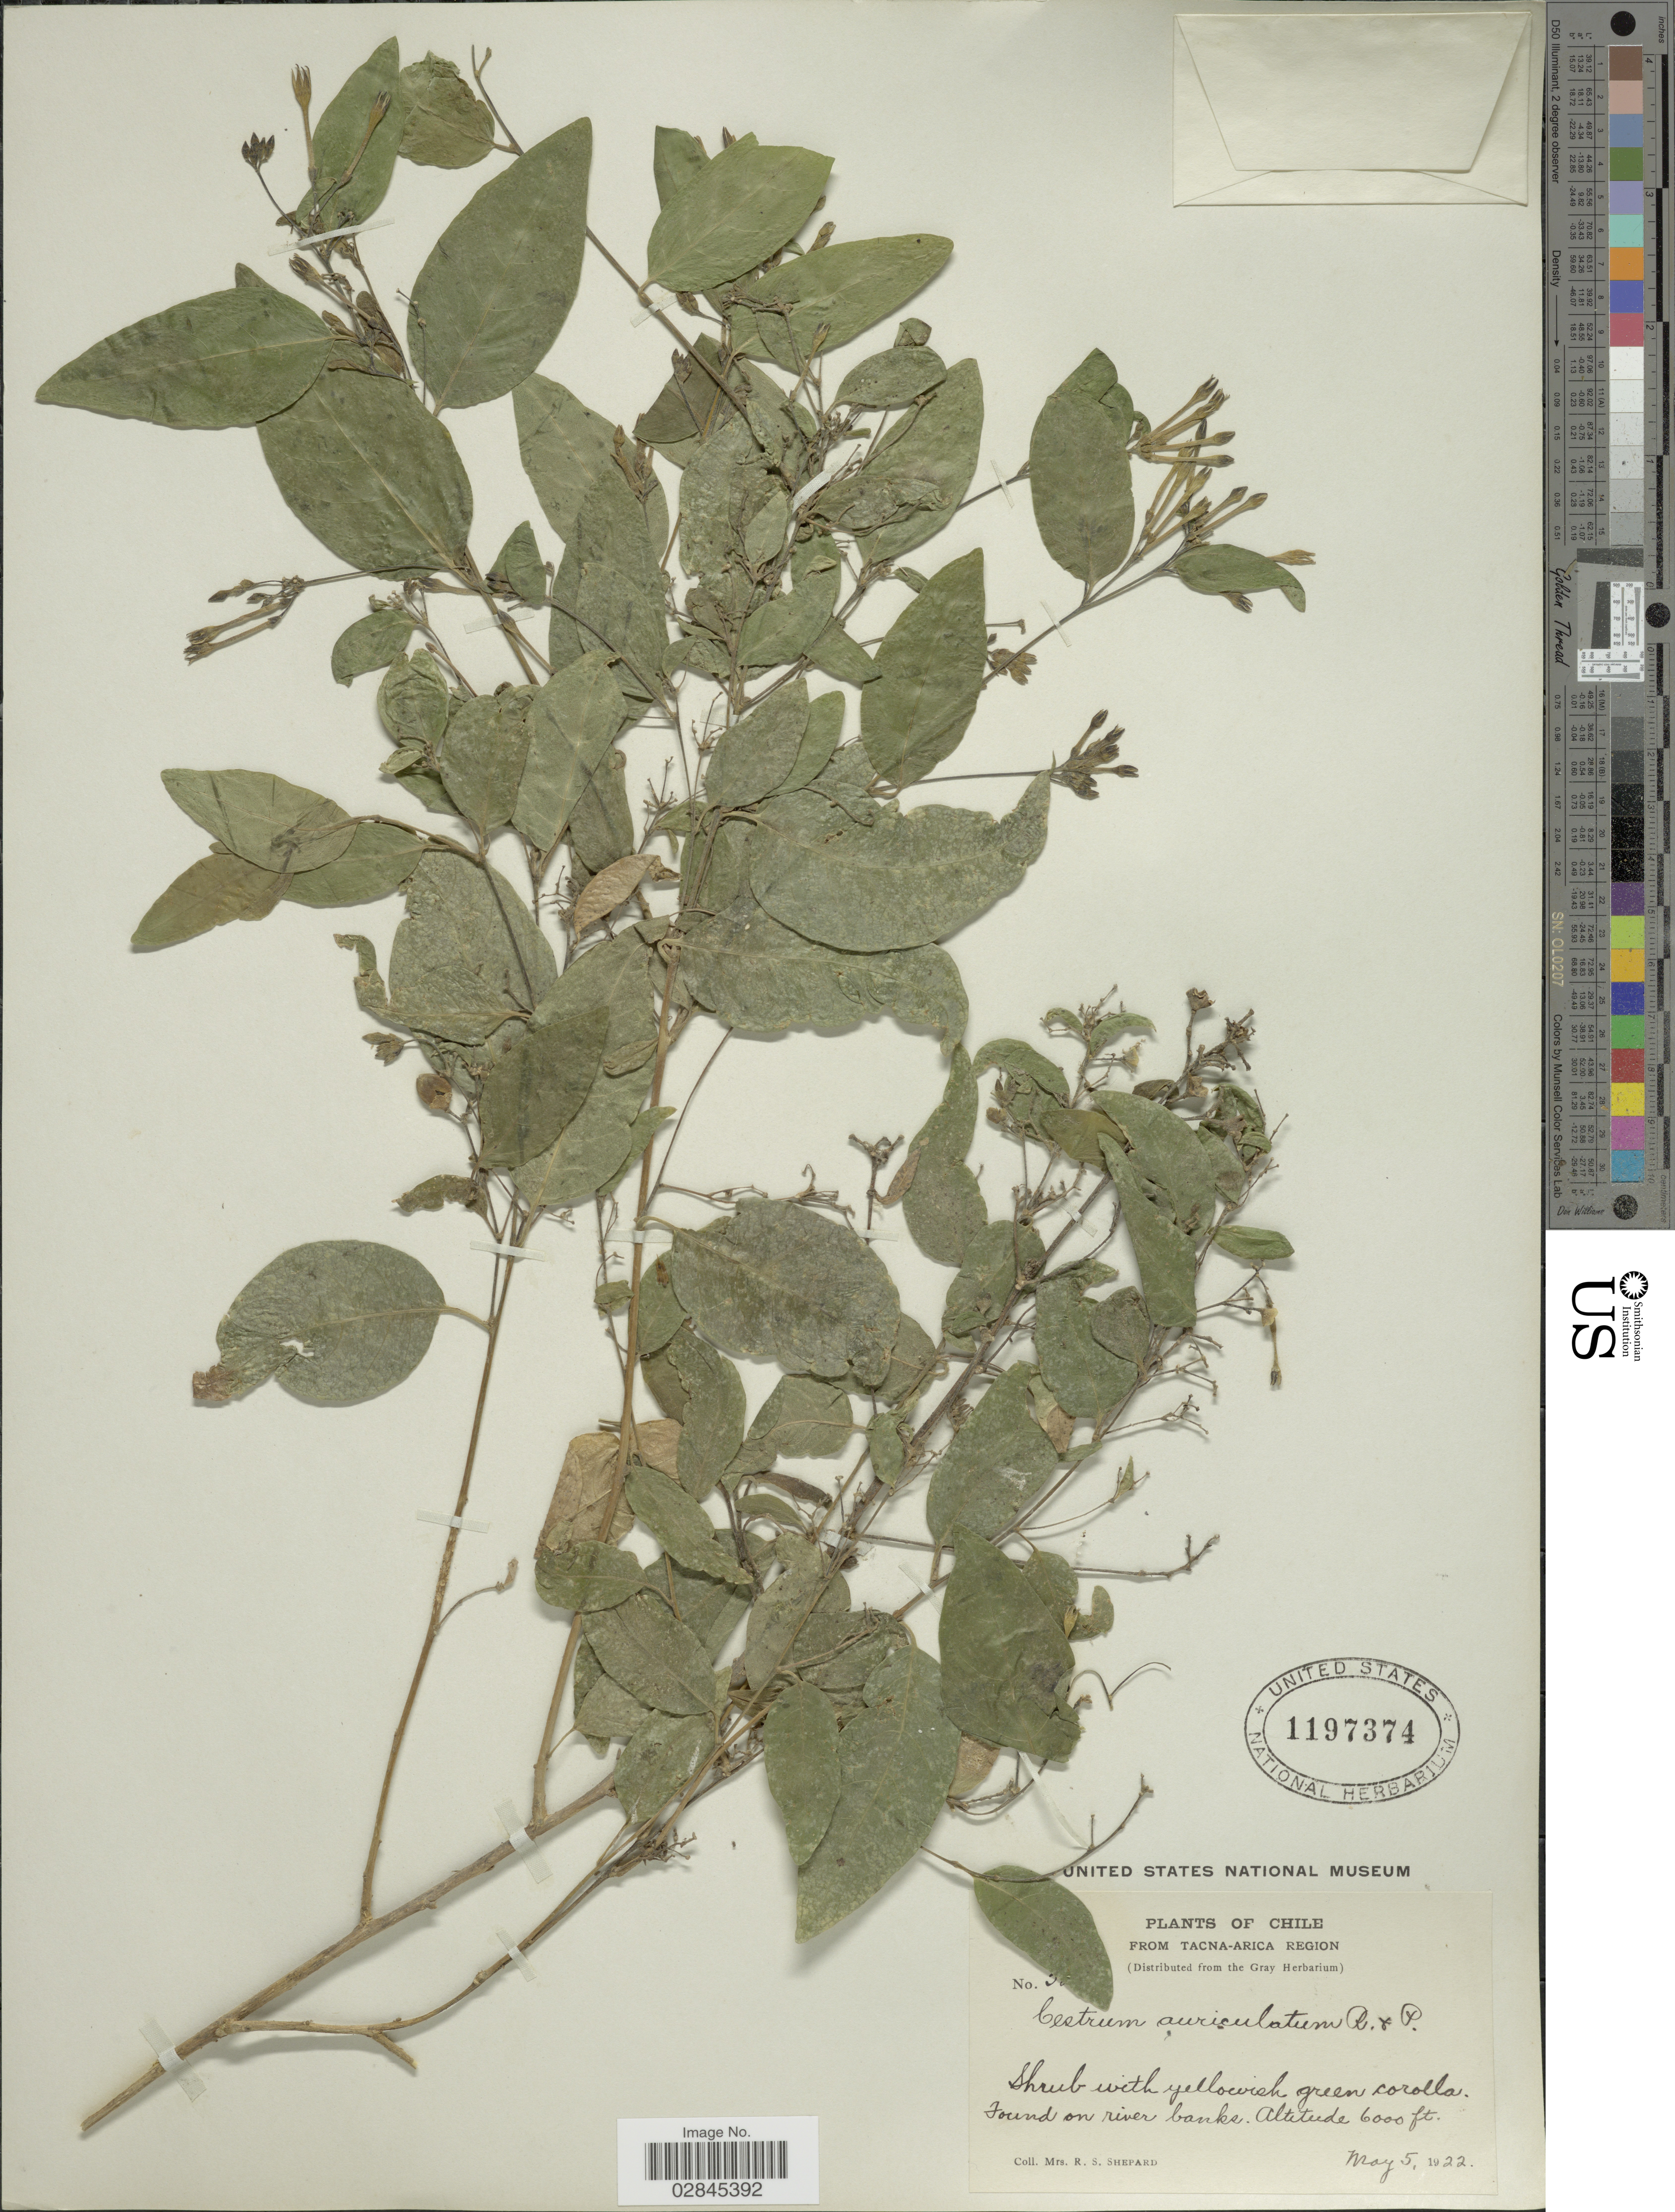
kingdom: Plantae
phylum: Tracheophyta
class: Magnoliopsida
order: Solanales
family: Solanaceae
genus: Cestrum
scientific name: Cestrum auriculatum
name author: L'Hér.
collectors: R. Shepard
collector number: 30*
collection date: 1922-05-05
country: Chile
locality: Tacna-Arica Region, on river banks.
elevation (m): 1829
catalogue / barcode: US 1197374